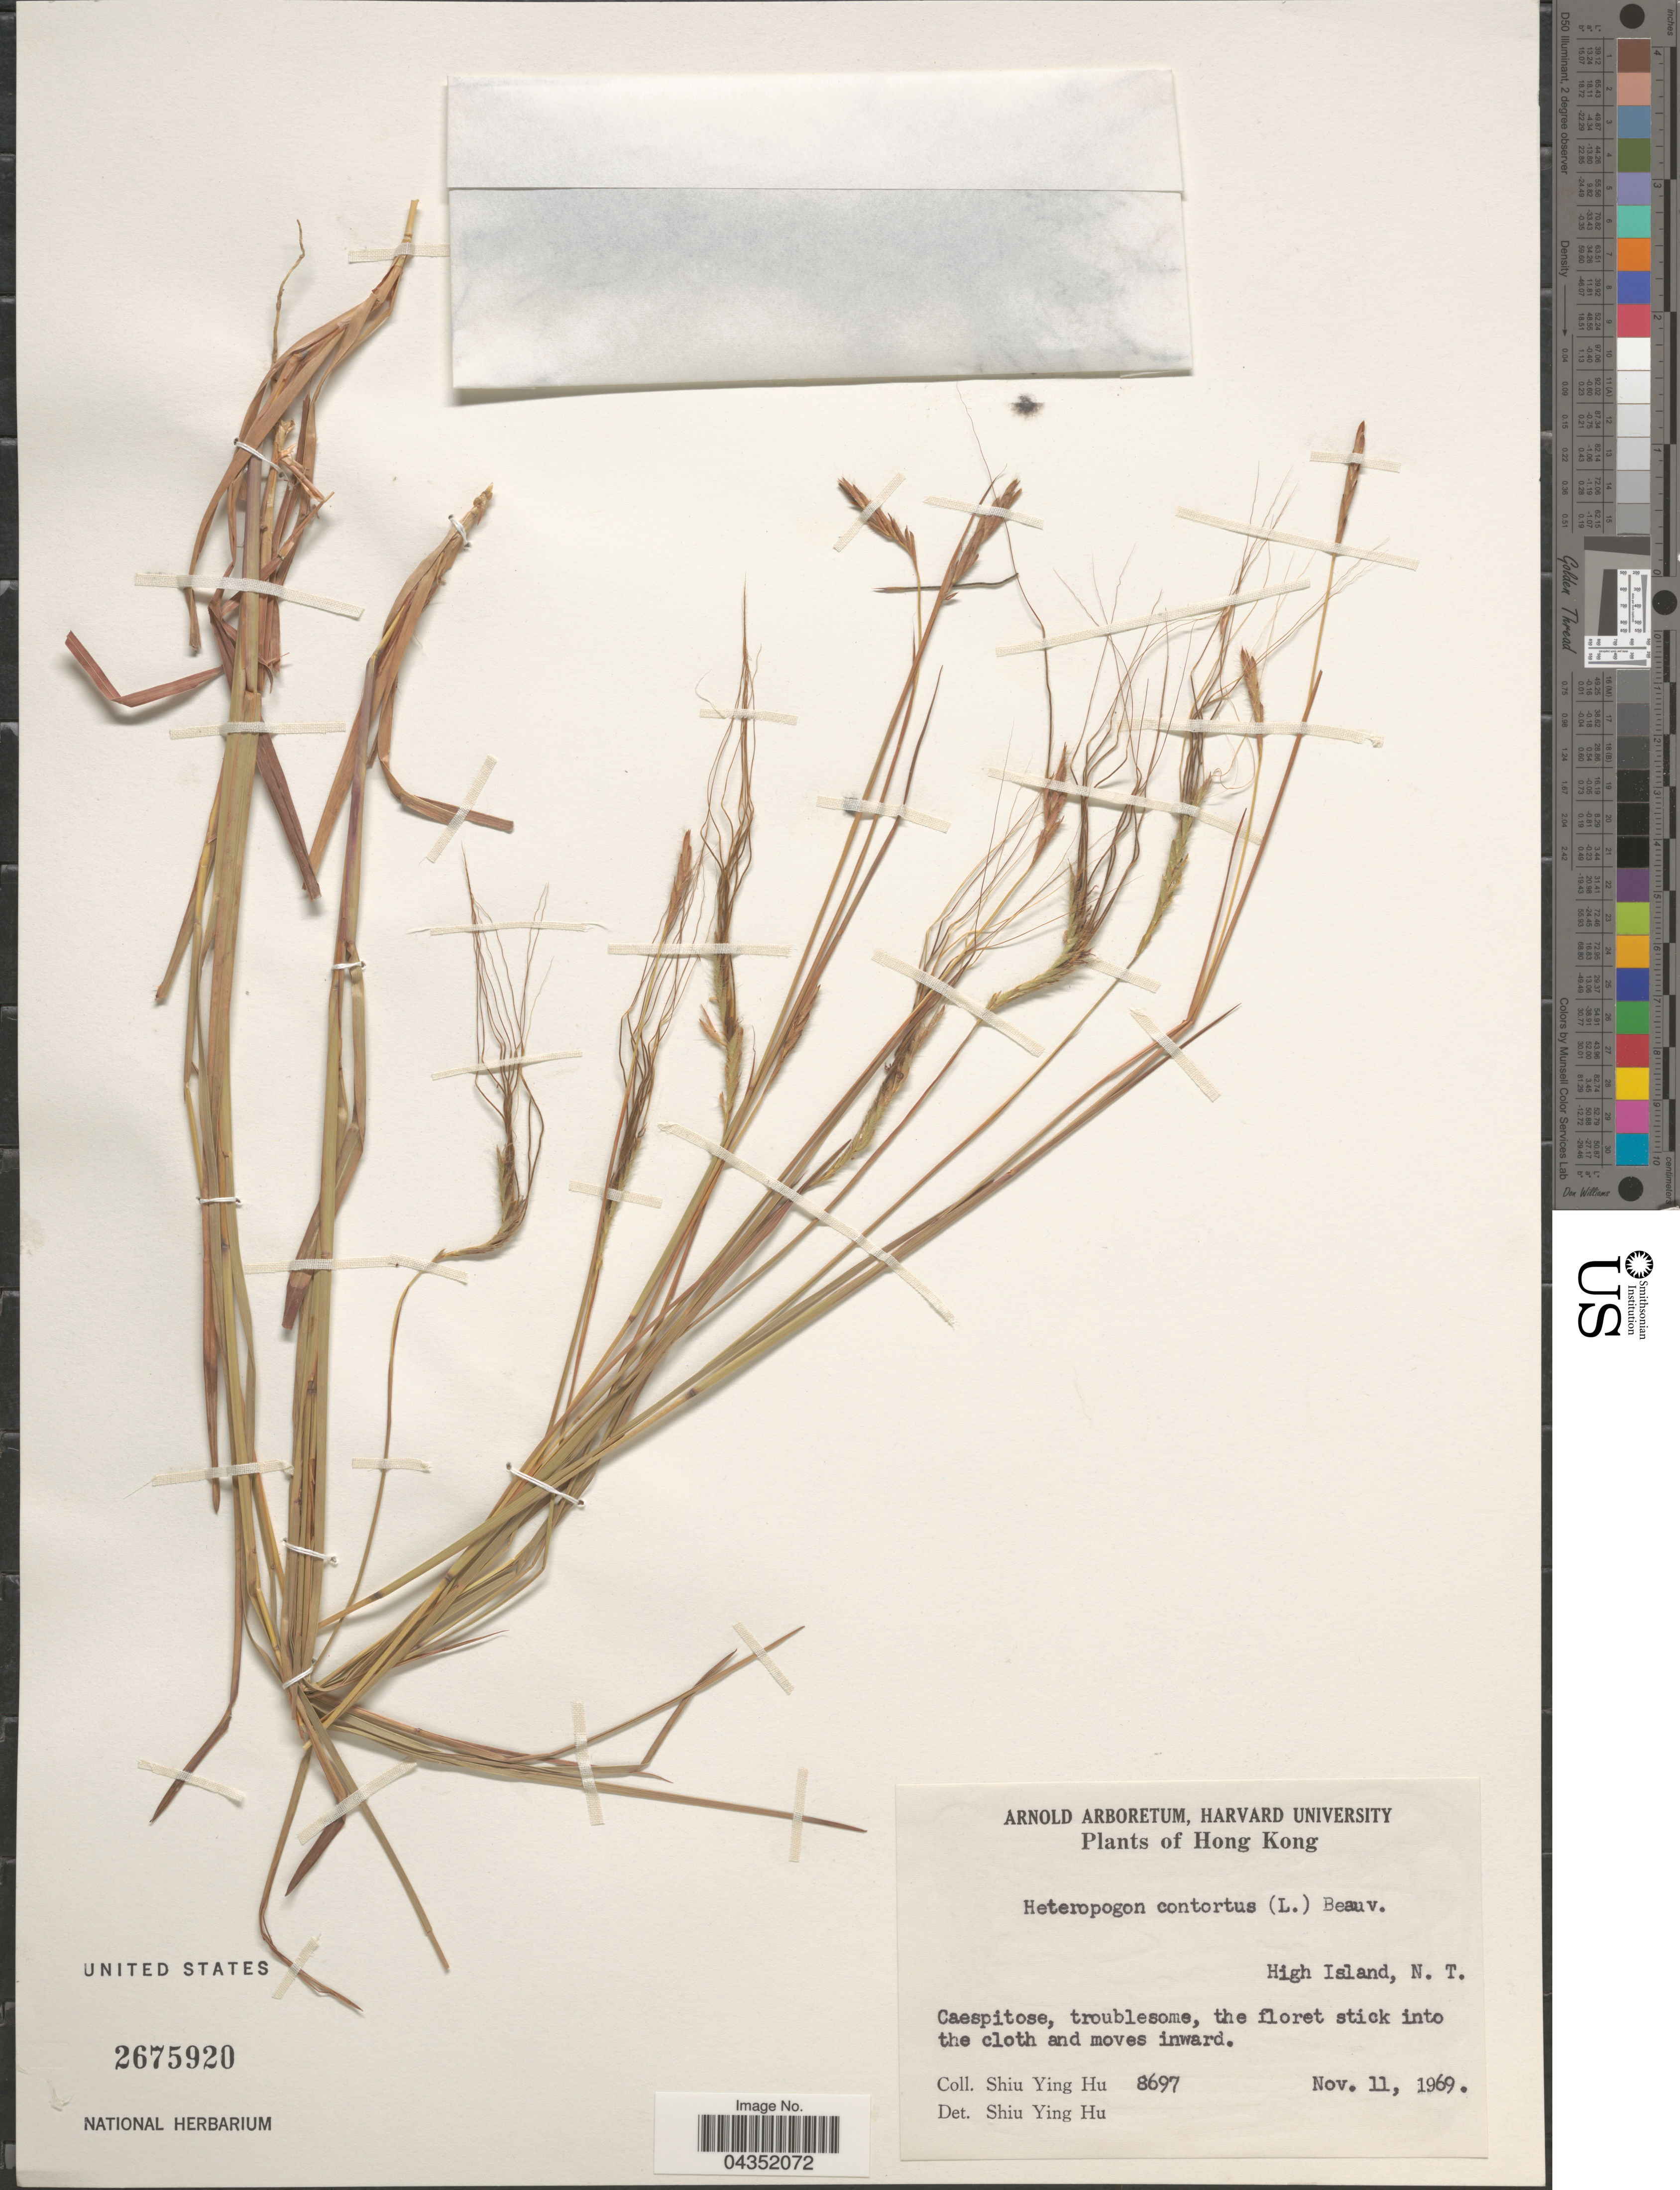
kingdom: Plantae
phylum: Tracheophyta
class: Liliopsida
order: Poales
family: Poaceae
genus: Heteropogon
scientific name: Heteropogon contortus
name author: (L.) P. Beauv. ex Roem. & Schult.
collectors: S. Y. Hu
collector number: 8697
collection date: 1969-11-11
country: China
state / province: Hong Kong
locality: High Island, N. T.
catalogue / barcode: US 2675920